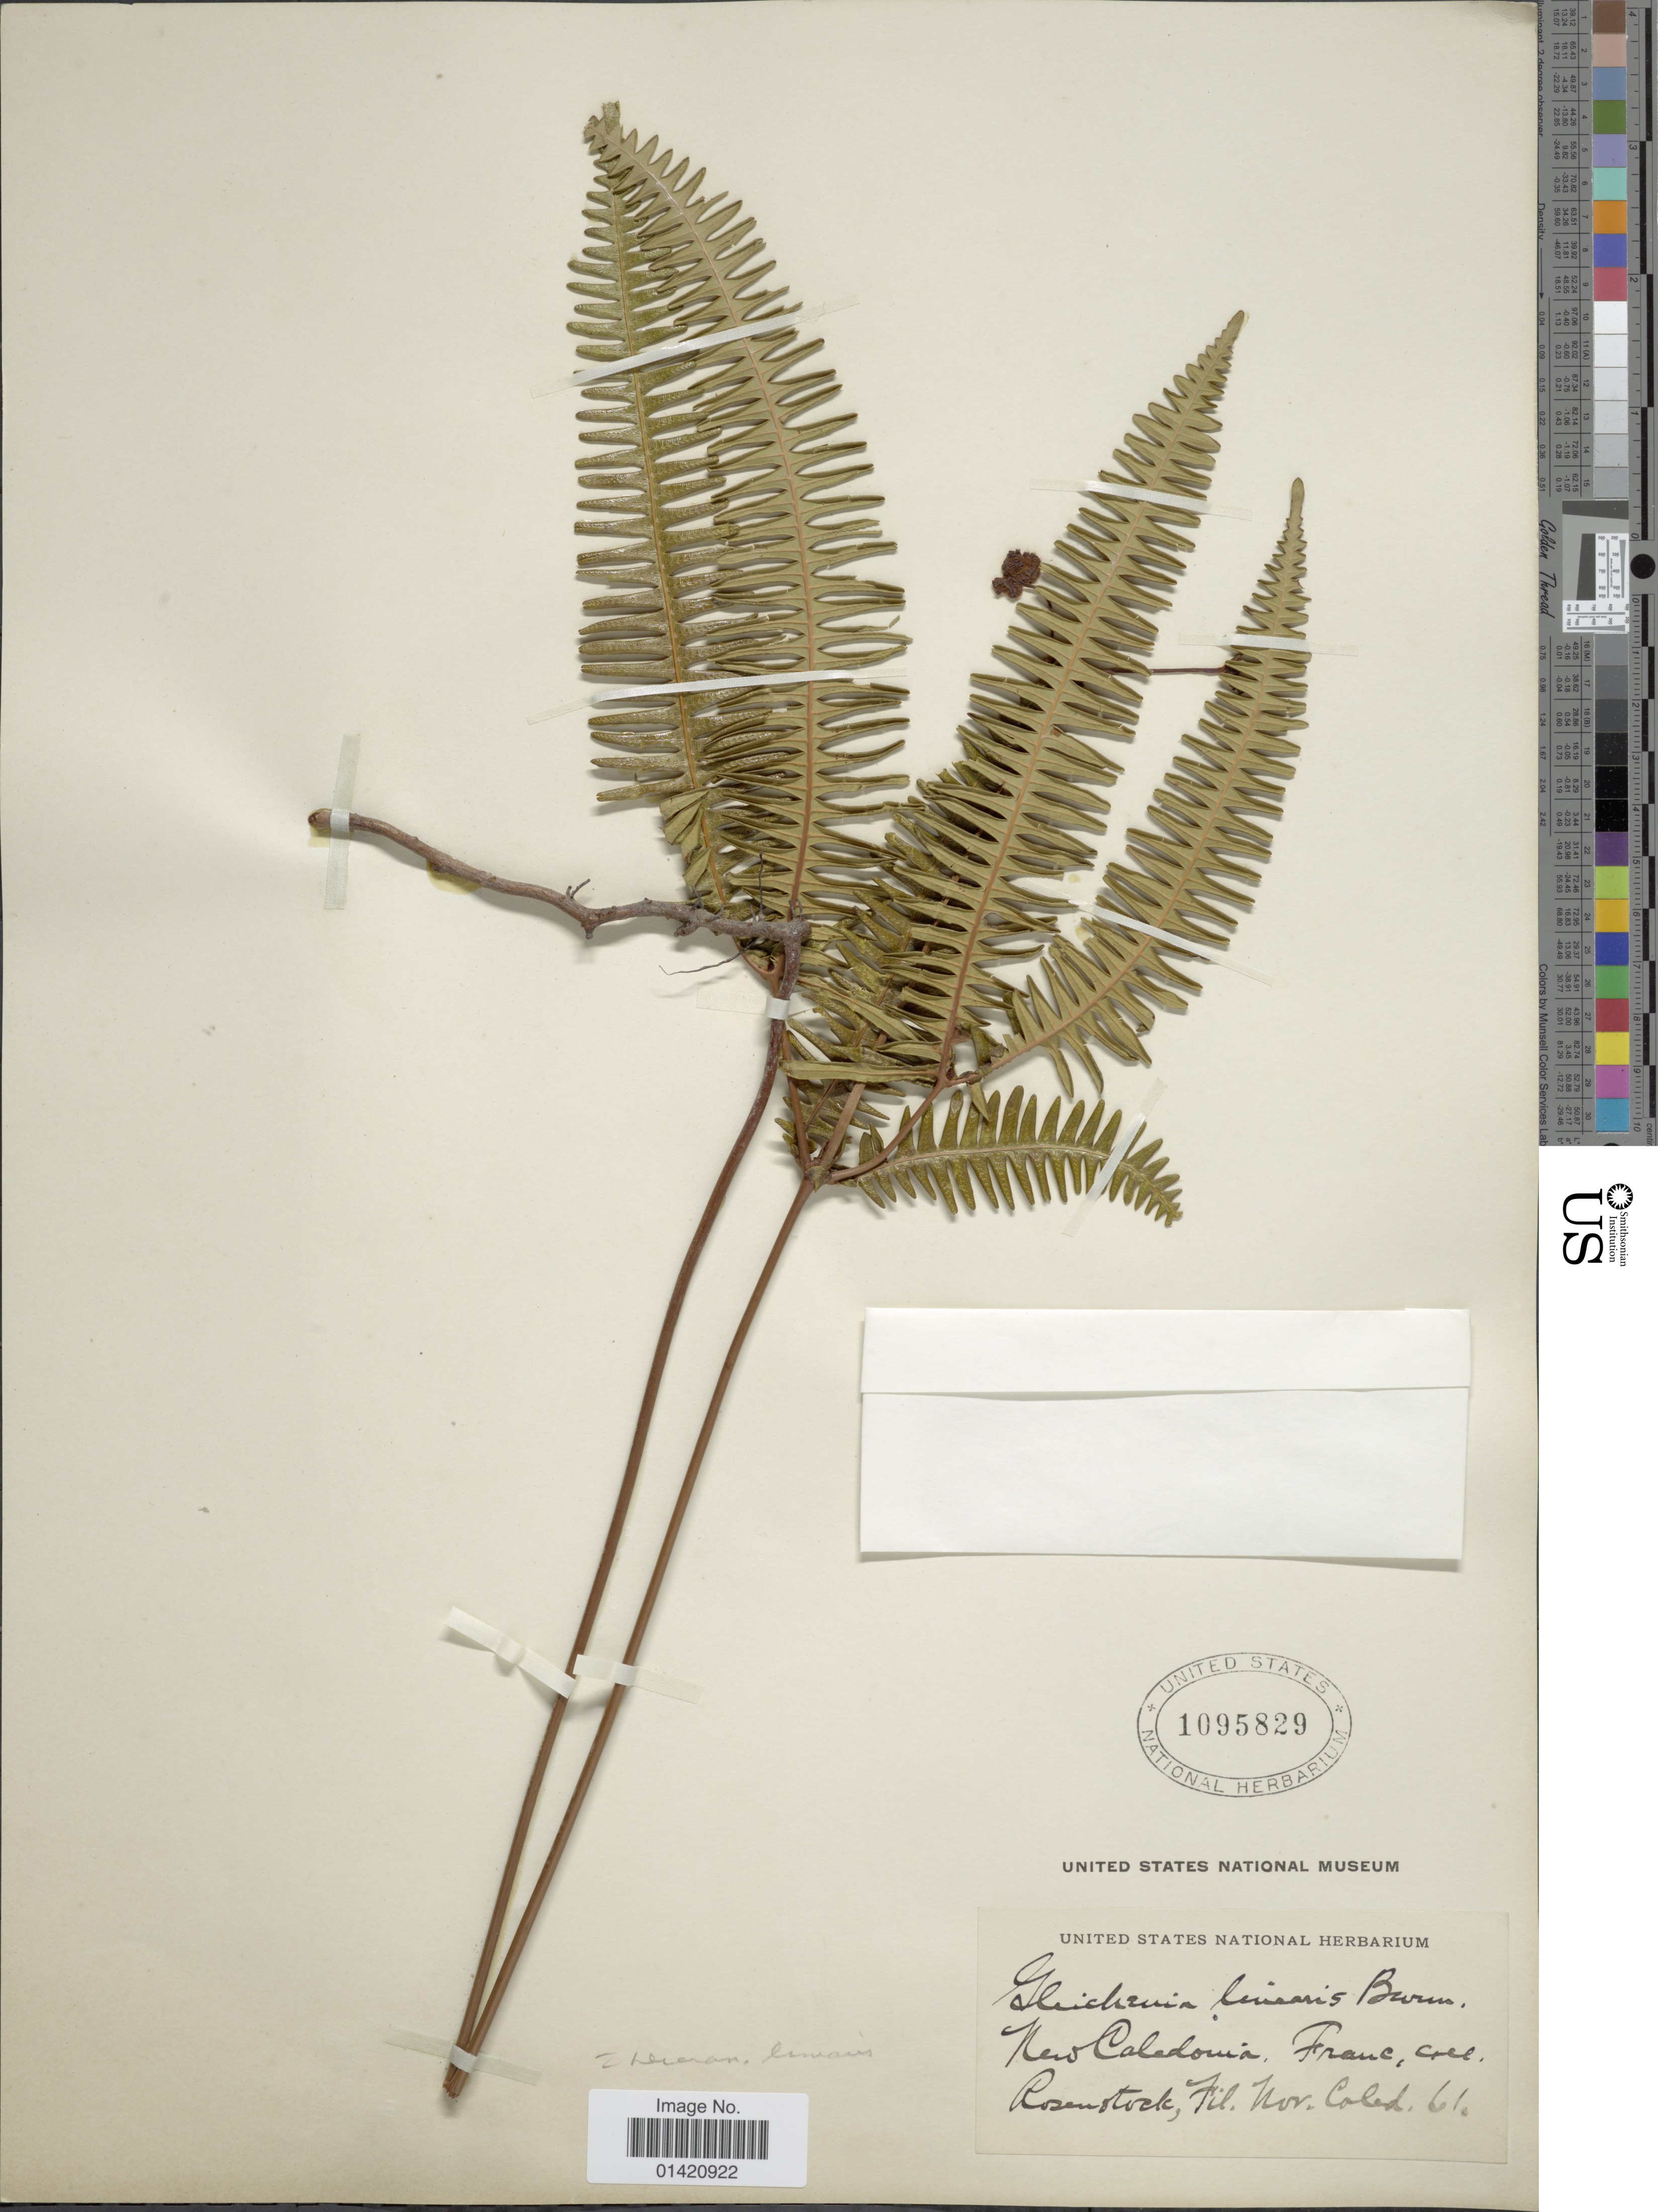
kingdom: Plantae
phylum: Tracheophyta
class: Polypodiopsida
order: Gleicheniales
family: Gleicheniaceae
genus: Dicranopteris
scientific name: Dicranopteris linearis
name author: (Burm. f.) Underw.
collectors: Franc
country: New Caledonia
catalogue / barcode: US 1095829